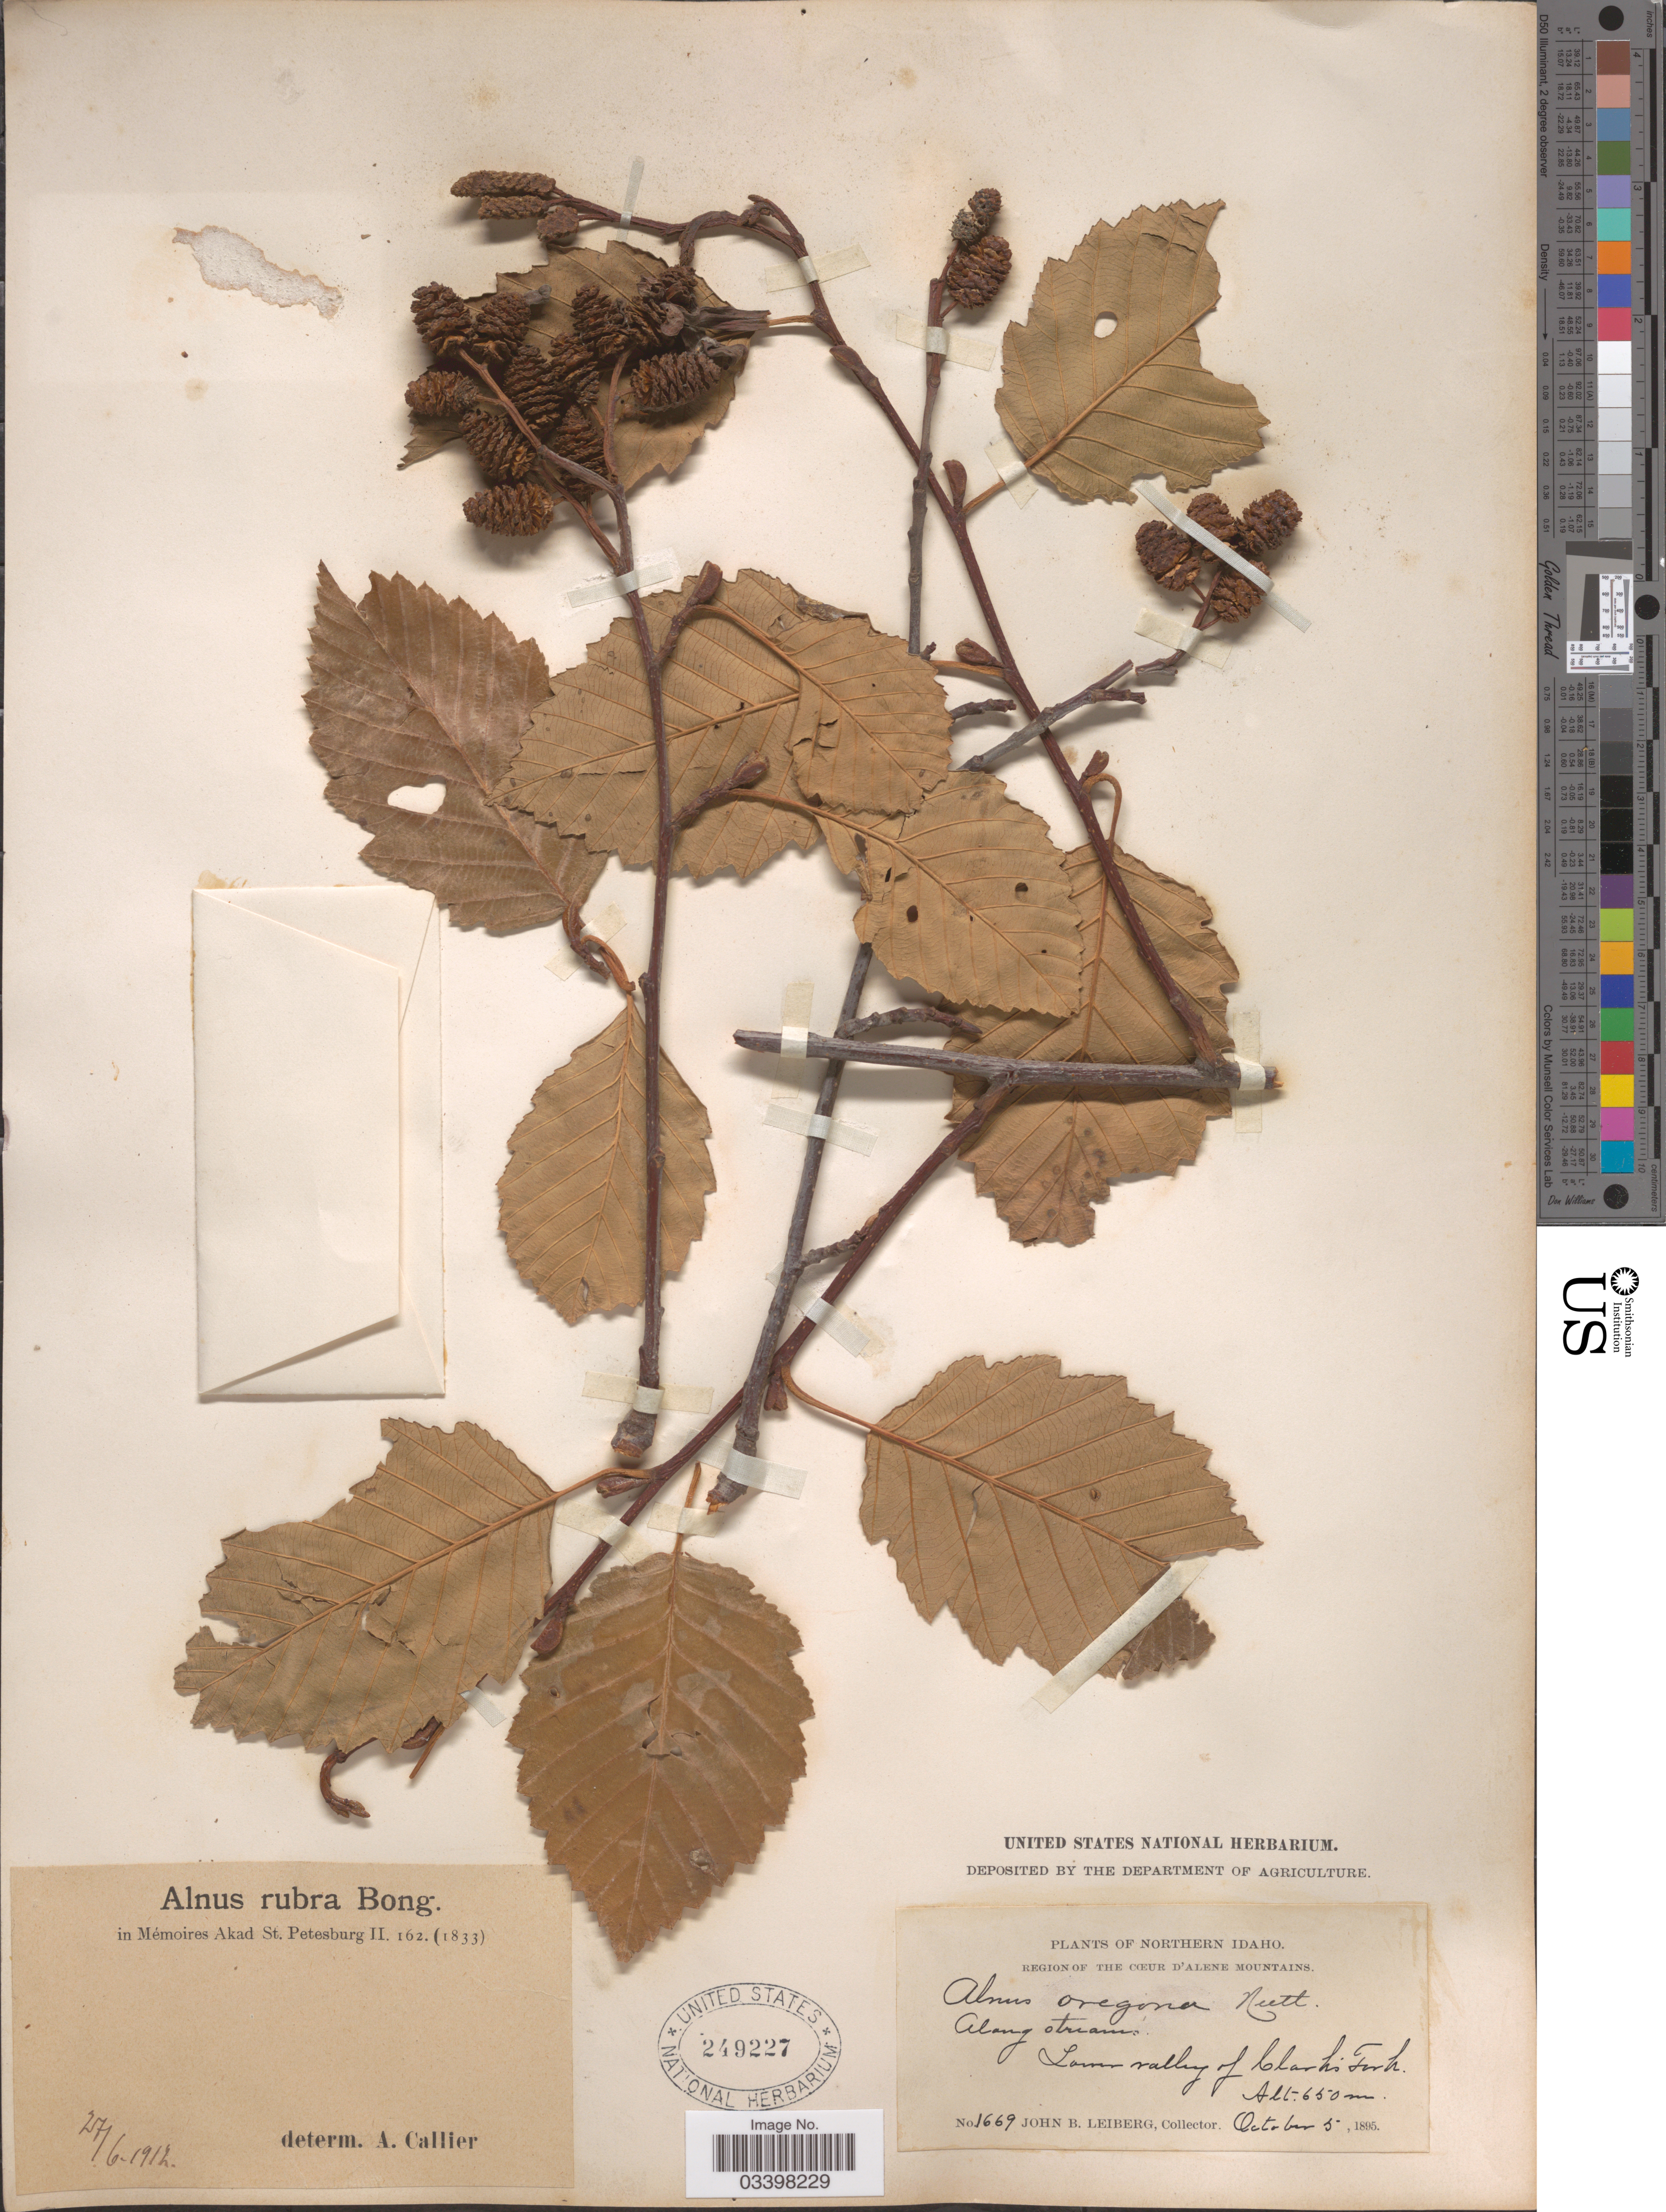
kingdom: Plantae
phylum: Tracheophyta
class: Magnoliopsida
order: Fagales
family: Betulaceae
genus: Alnus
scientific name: Alnus rubra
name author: Bong.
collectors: J. B. Leiberg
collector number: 1669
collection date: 1895-10-05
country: United States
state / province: Idaho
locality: Northern Idaho. Region of the Cœur d'Alene Mountains. Lower valley of Clark's Fork.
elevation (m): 650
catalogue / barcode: US 249227